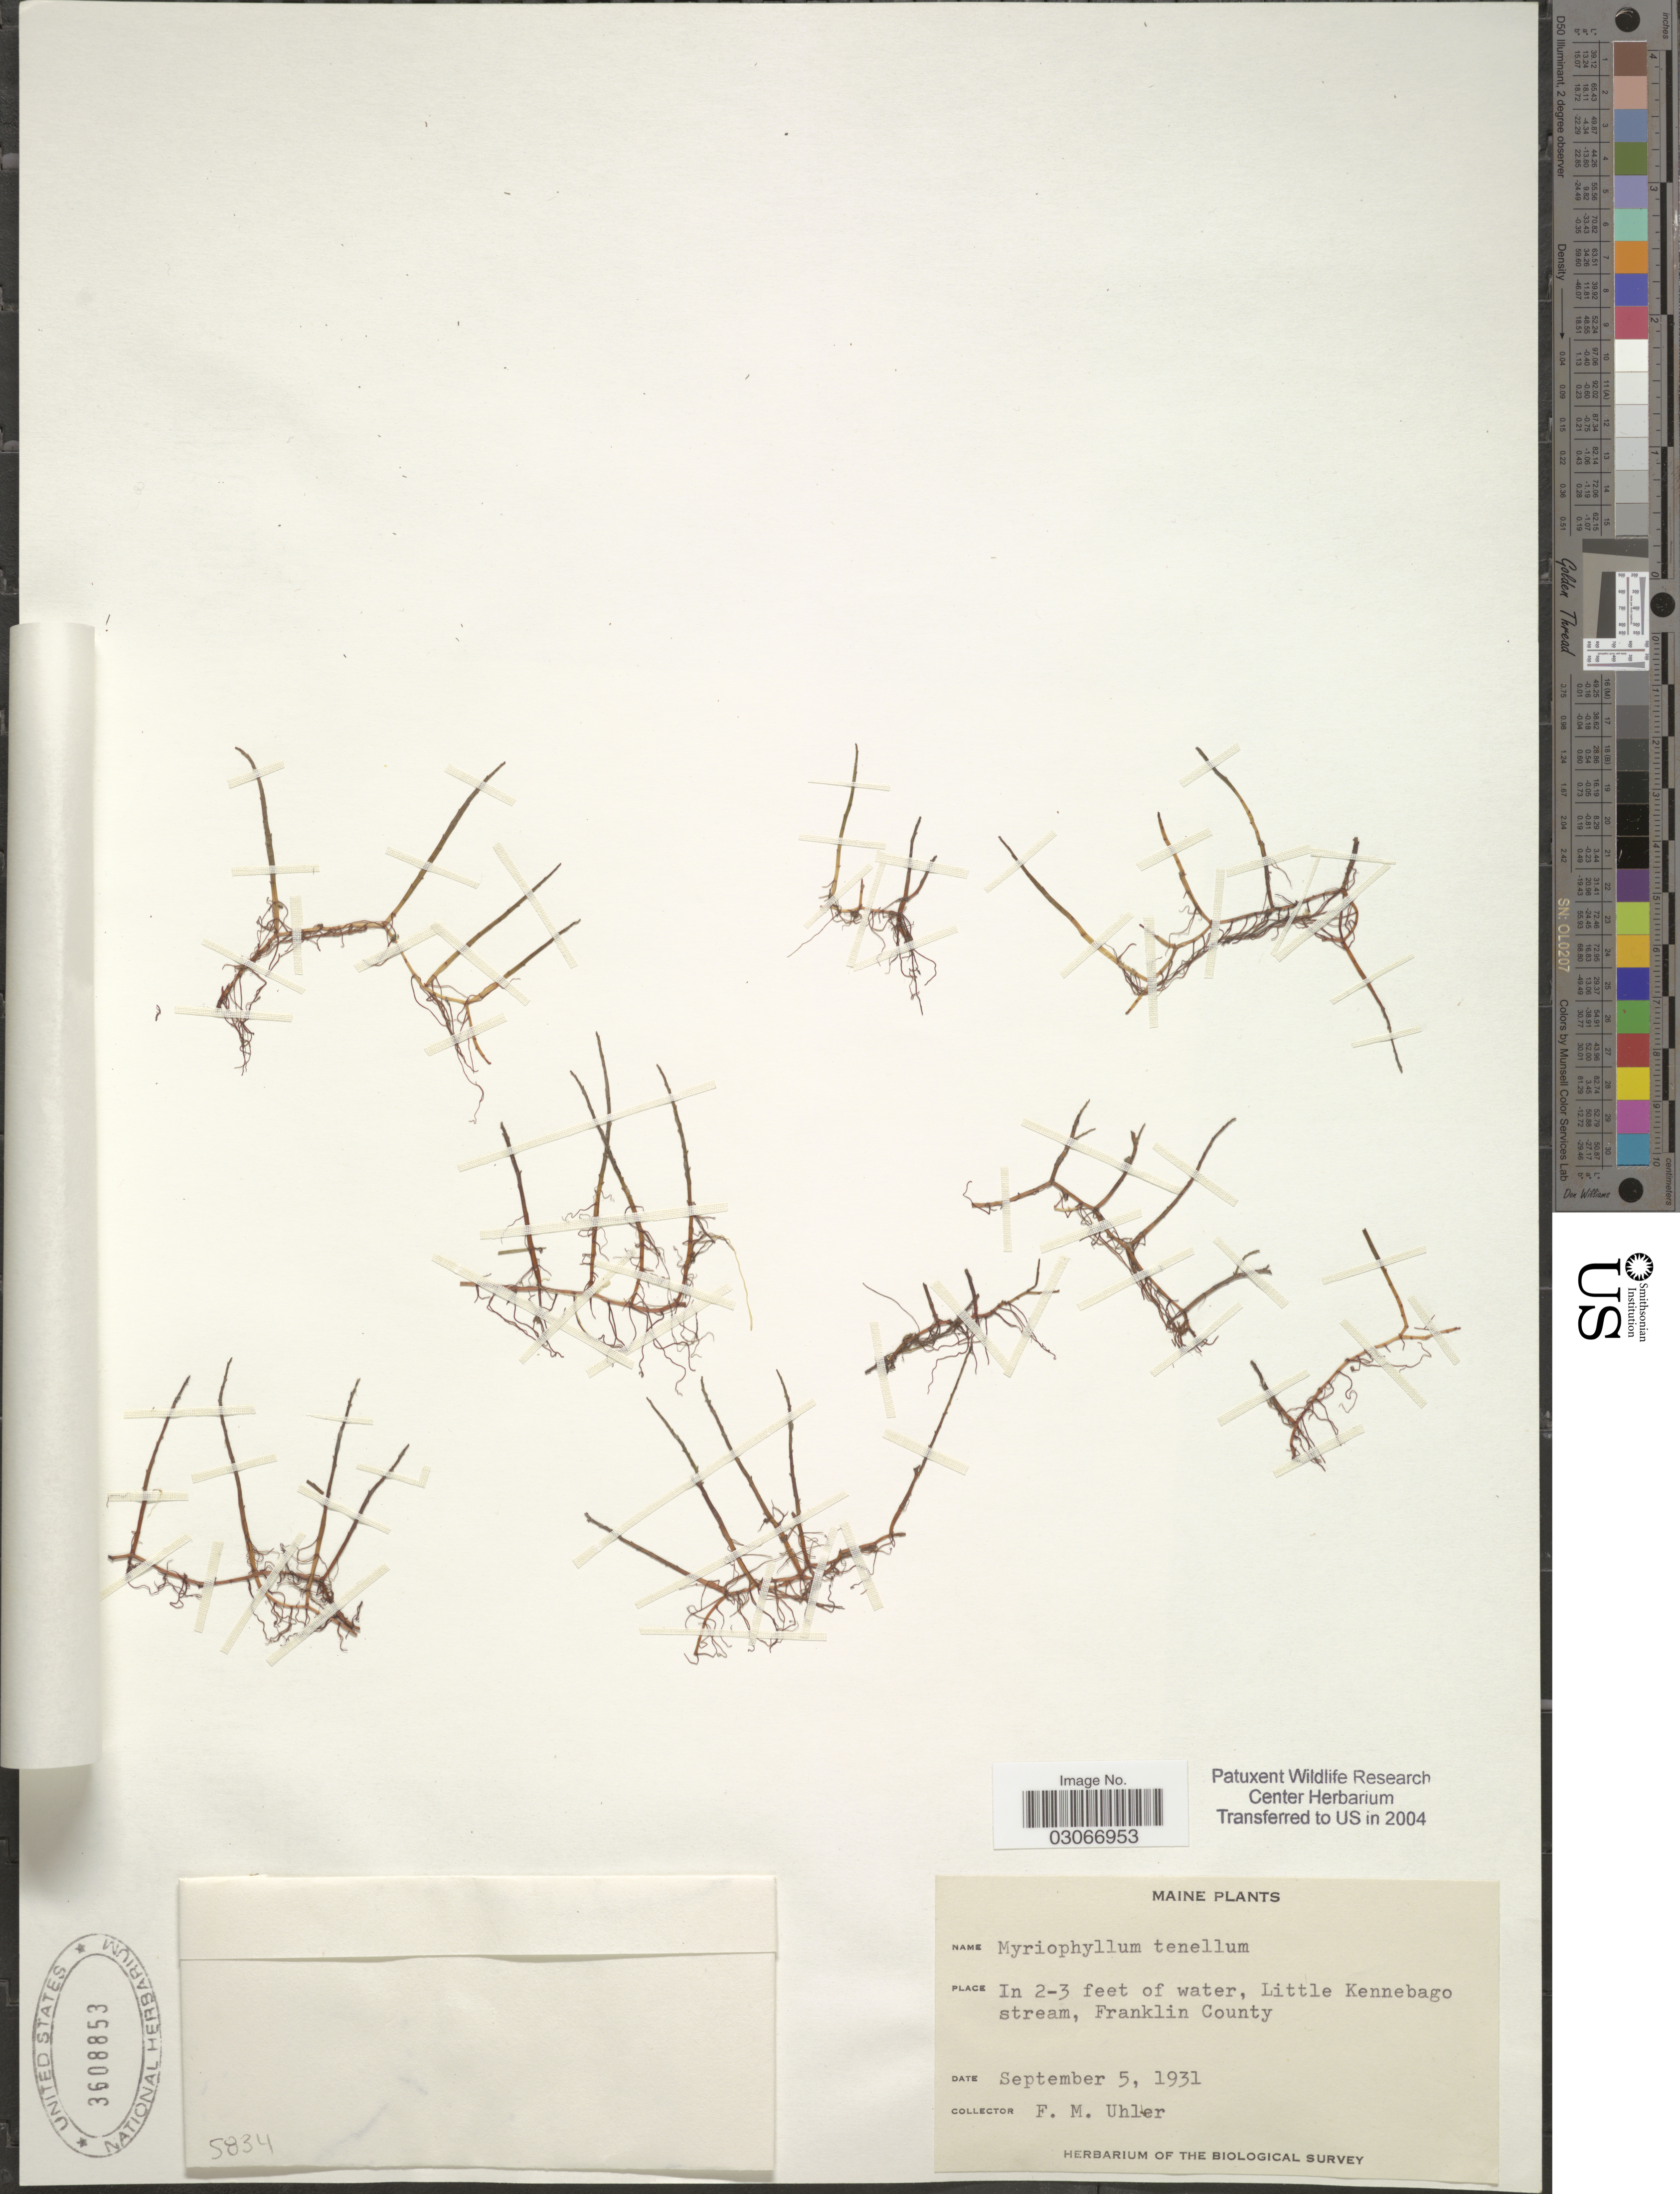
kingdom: Plantae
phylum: Tracheophyta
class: Magnoliopsida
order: Saxifragales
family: Haloragaceae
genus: Myriophyllum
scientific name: Myriophyllum spicatum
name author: L.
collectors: F. M. Uhler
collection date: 1931-09-05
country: United States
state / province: Maine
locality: Little Kennebago stream, Franklin County.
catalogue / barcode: US 3608853